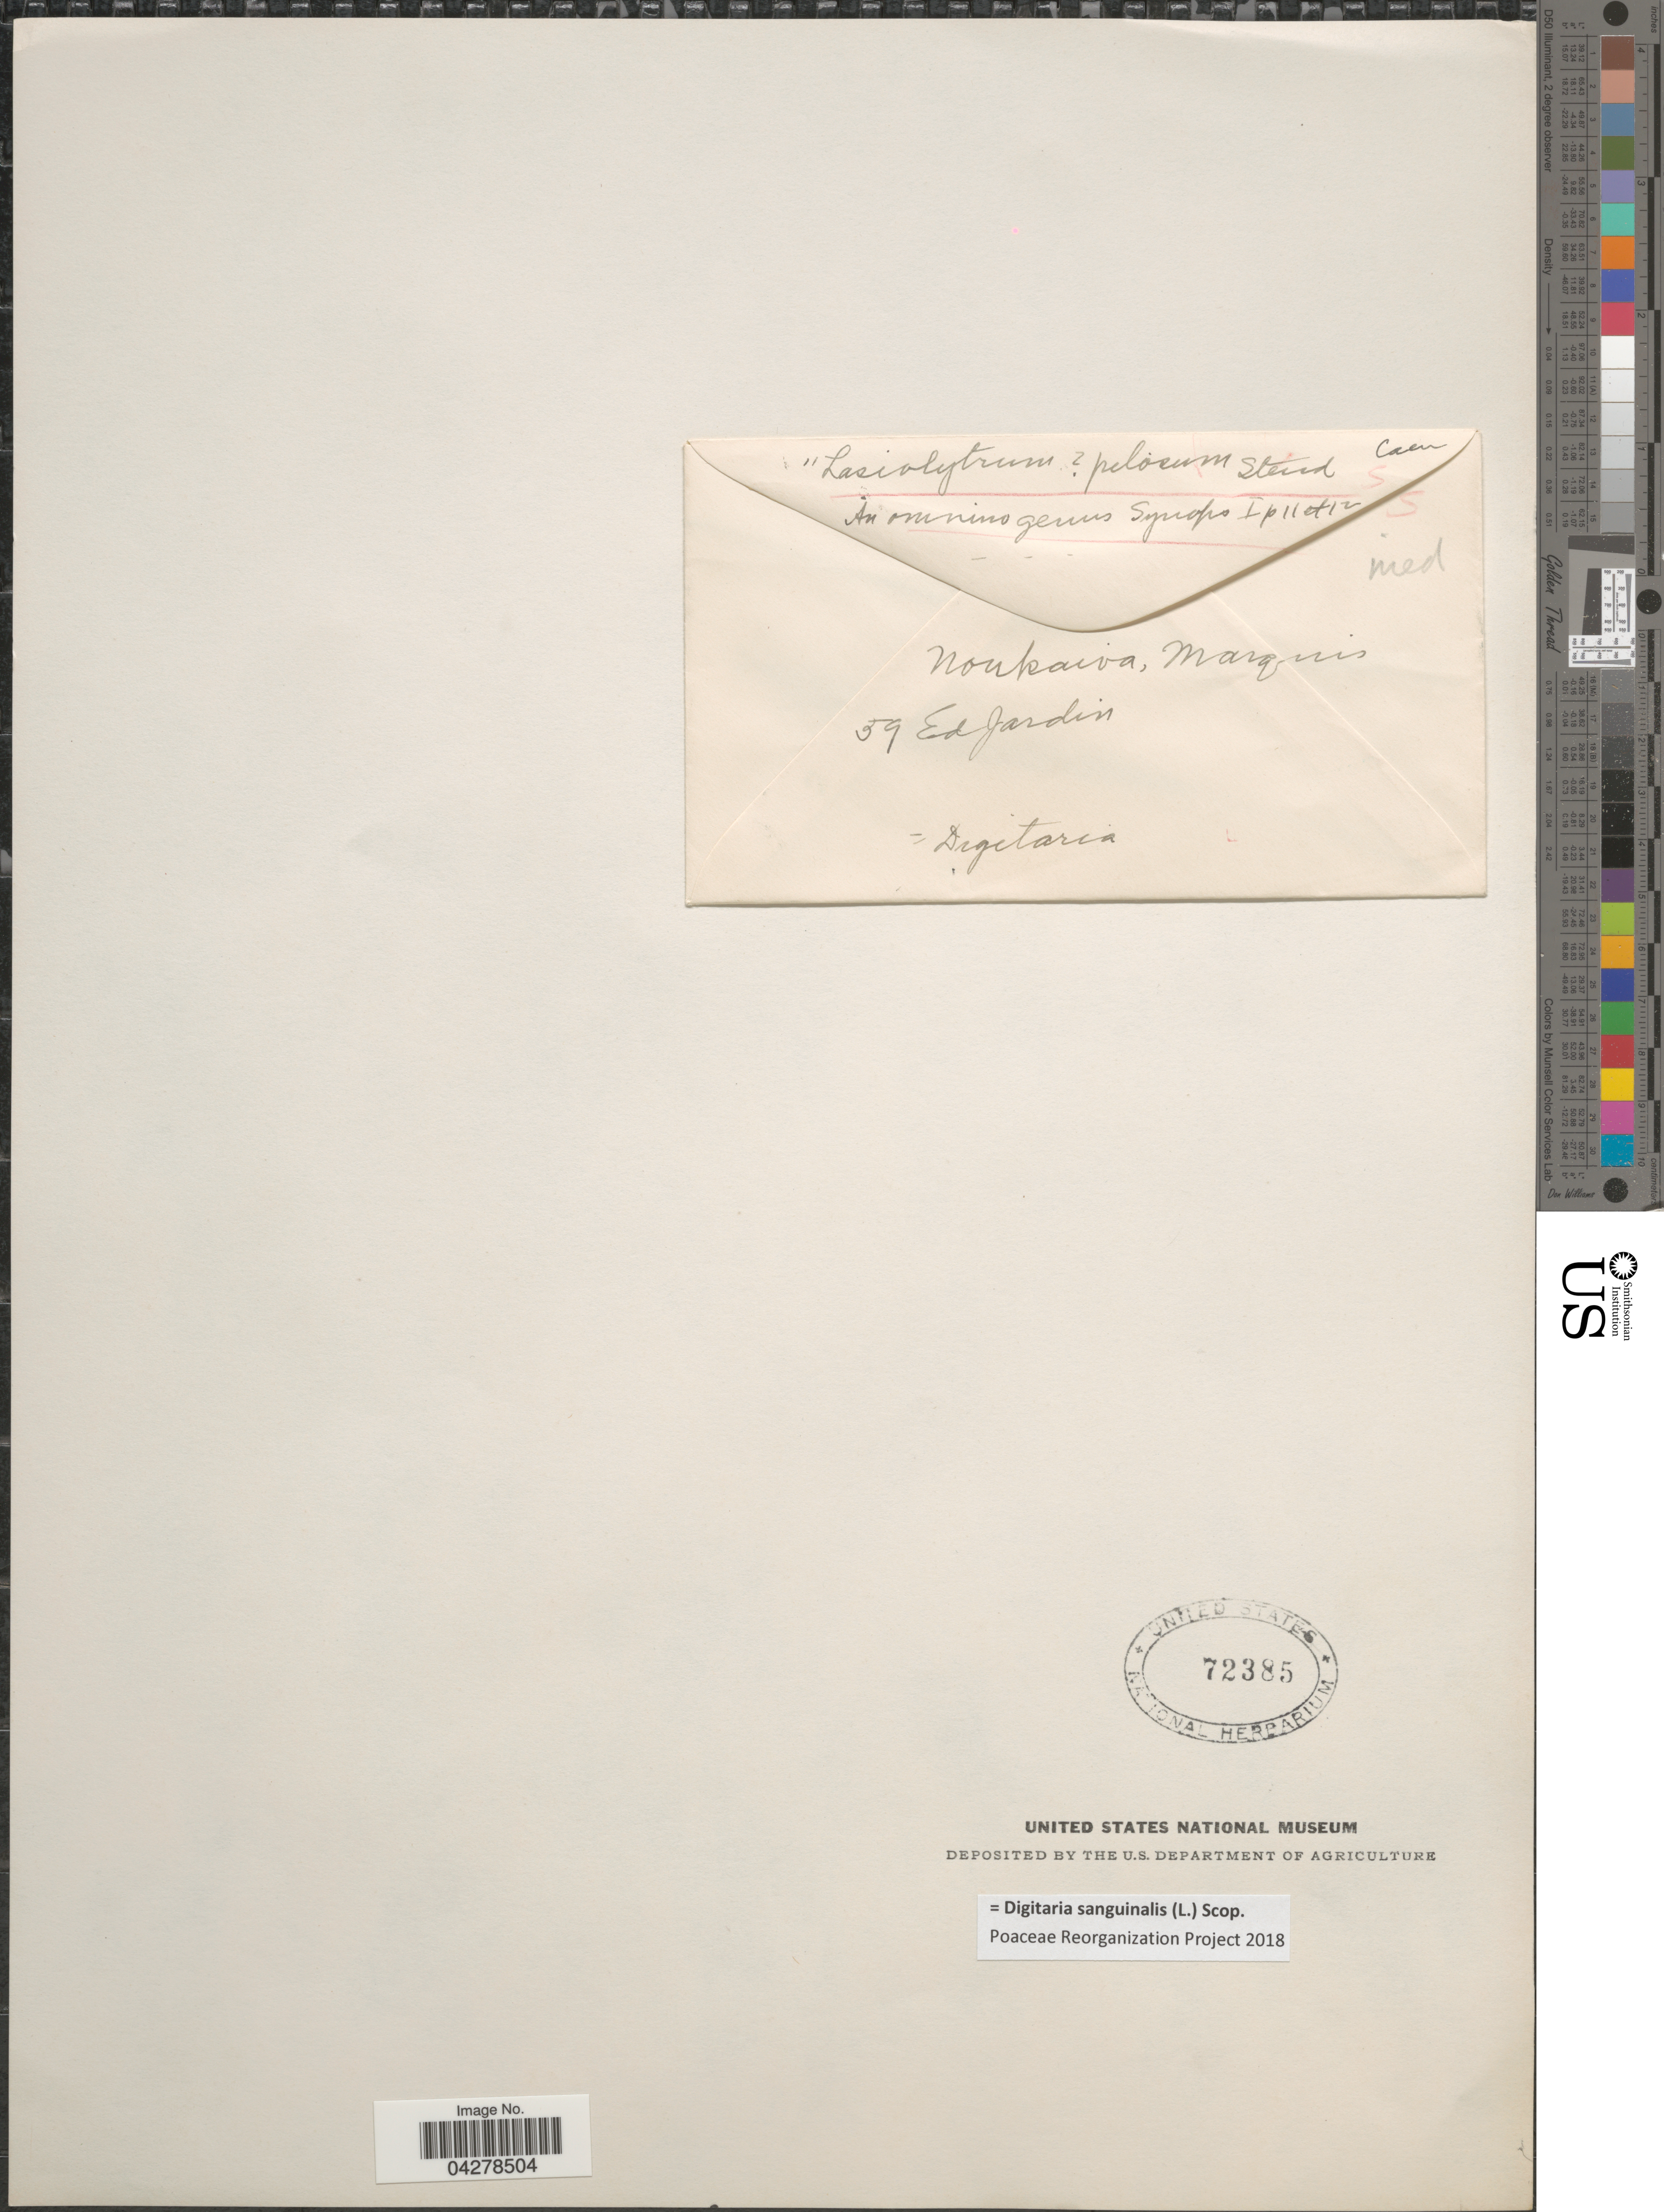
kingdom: Plantae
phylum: Tracheophyta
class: Liliopsida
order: Poales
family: Poaceae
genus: Digitaria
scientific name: Digitaria sanguinalis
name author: (L.) Scop.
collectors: E. Jardin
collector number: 59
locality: Noukaiva [interpreted], Marquis.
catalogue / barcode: US 72385